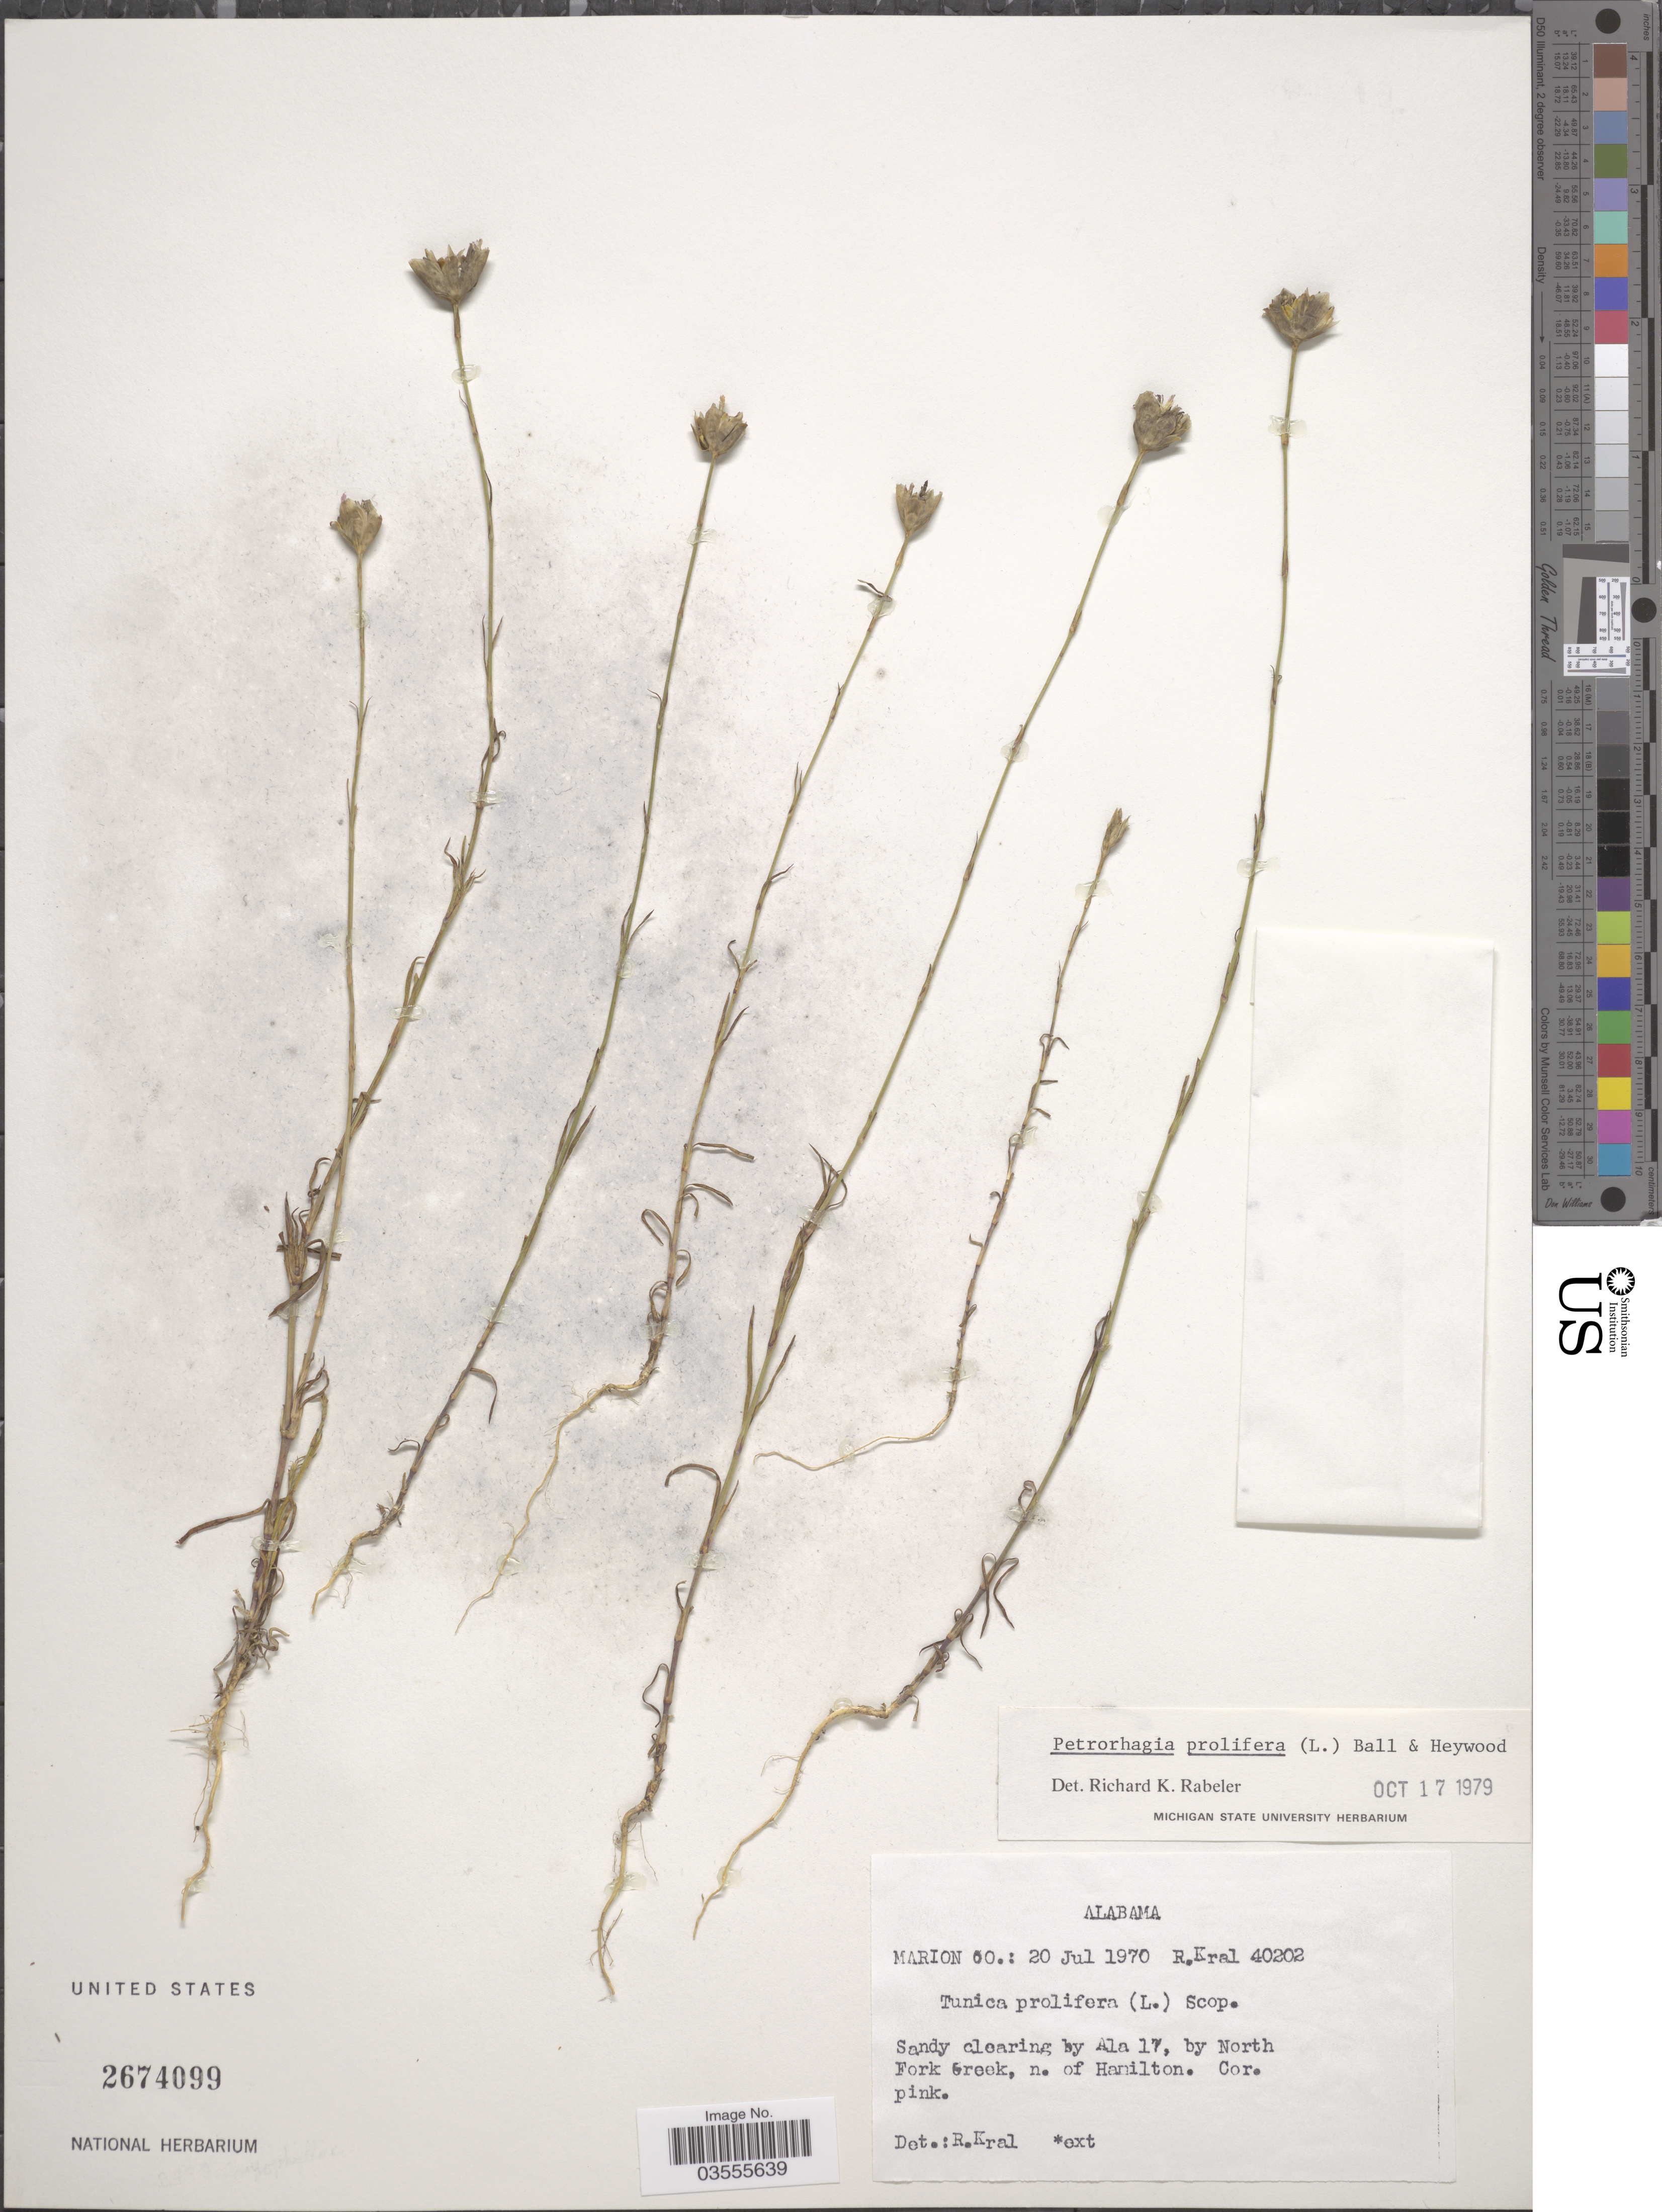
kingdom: Plantae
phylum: Tracheophyta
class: Magnoliopsida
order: Caryophyllales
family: Caryophyllaceae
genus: Petrorhagia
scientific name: Petrorhagia prolifera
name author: (L.) P.W. Ball & Heywood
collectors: R. Kral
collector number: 40202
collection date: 1970-07-20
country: United States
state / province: Alabama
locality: Marion Co.: By Ala 17, by North Fork Creek, n. of Hamilton.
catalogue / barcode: US 2674099